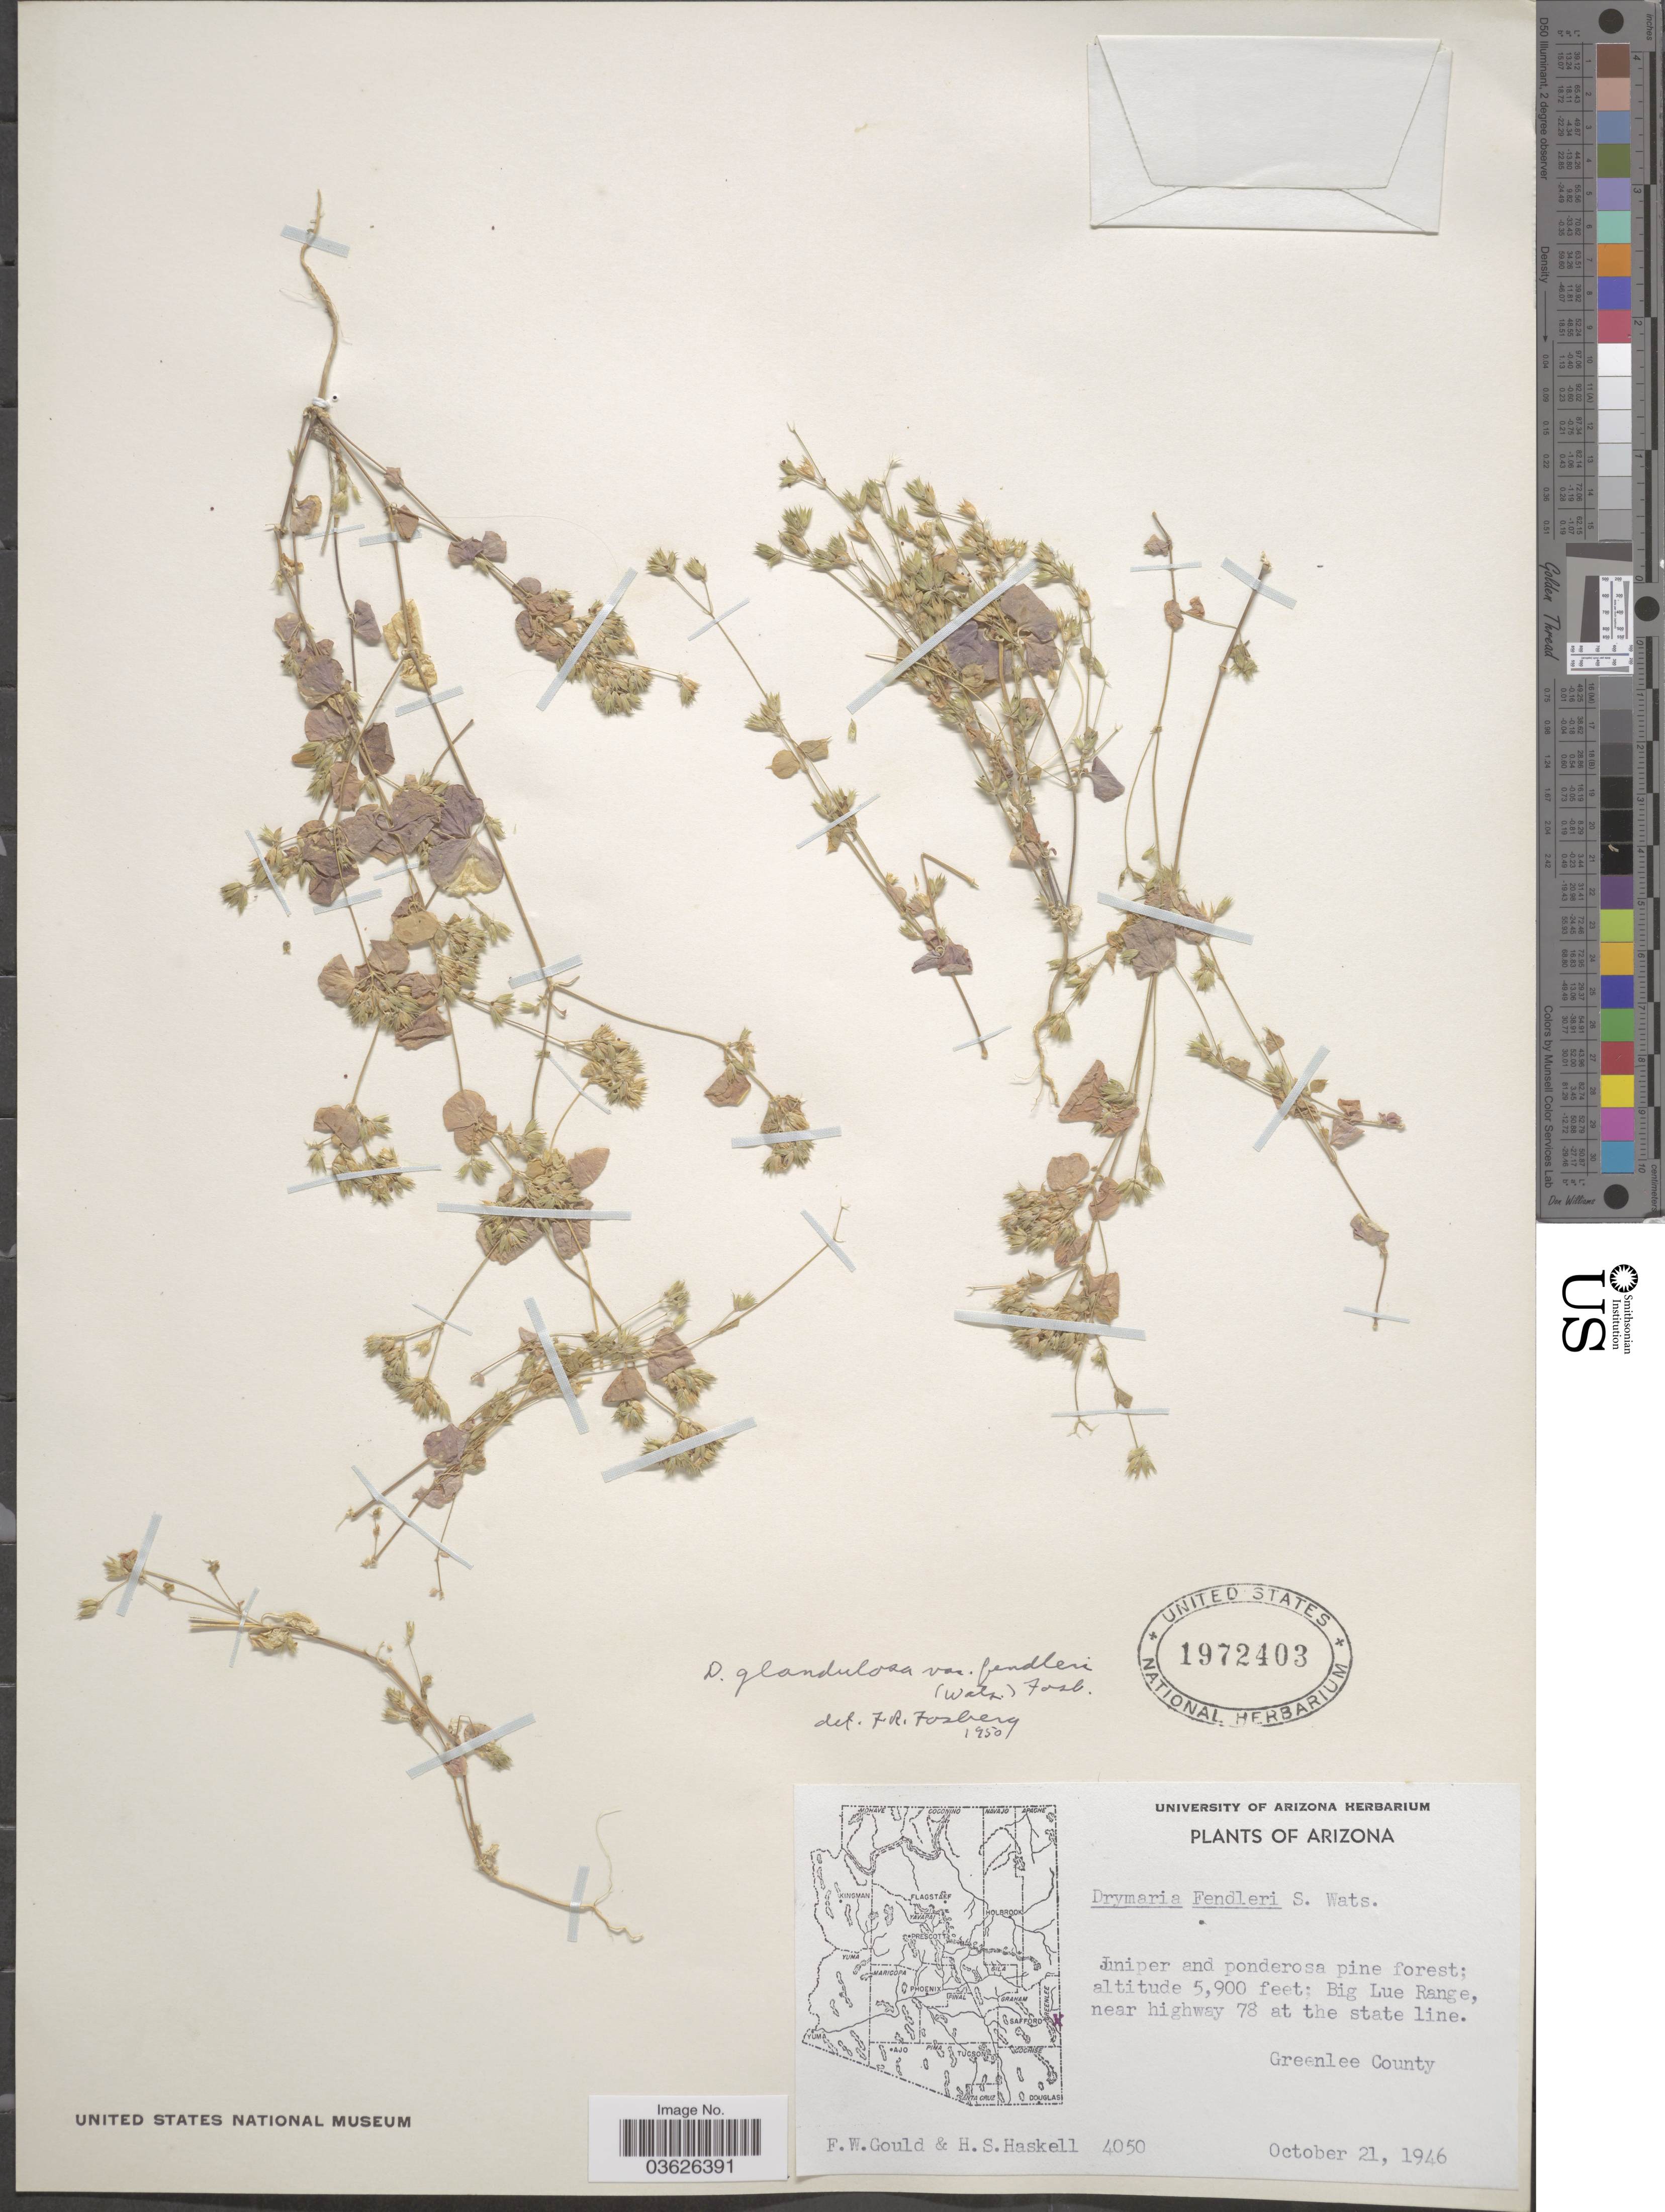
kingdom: Plantae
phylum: Tracheophyta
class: Magnoliopsida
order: Caryophyllales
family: Caryophyllaceae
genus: Drymaria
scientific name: Drymaria fendleri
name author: S. Watson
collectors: F. W. Gould & H. Haskell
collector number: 4050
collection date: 1946-10-21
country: United States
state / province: Arizona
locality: Big Lue Range, near highway 78 at the state line. Greenlee County.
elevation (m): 1798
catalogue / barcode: US 1972403